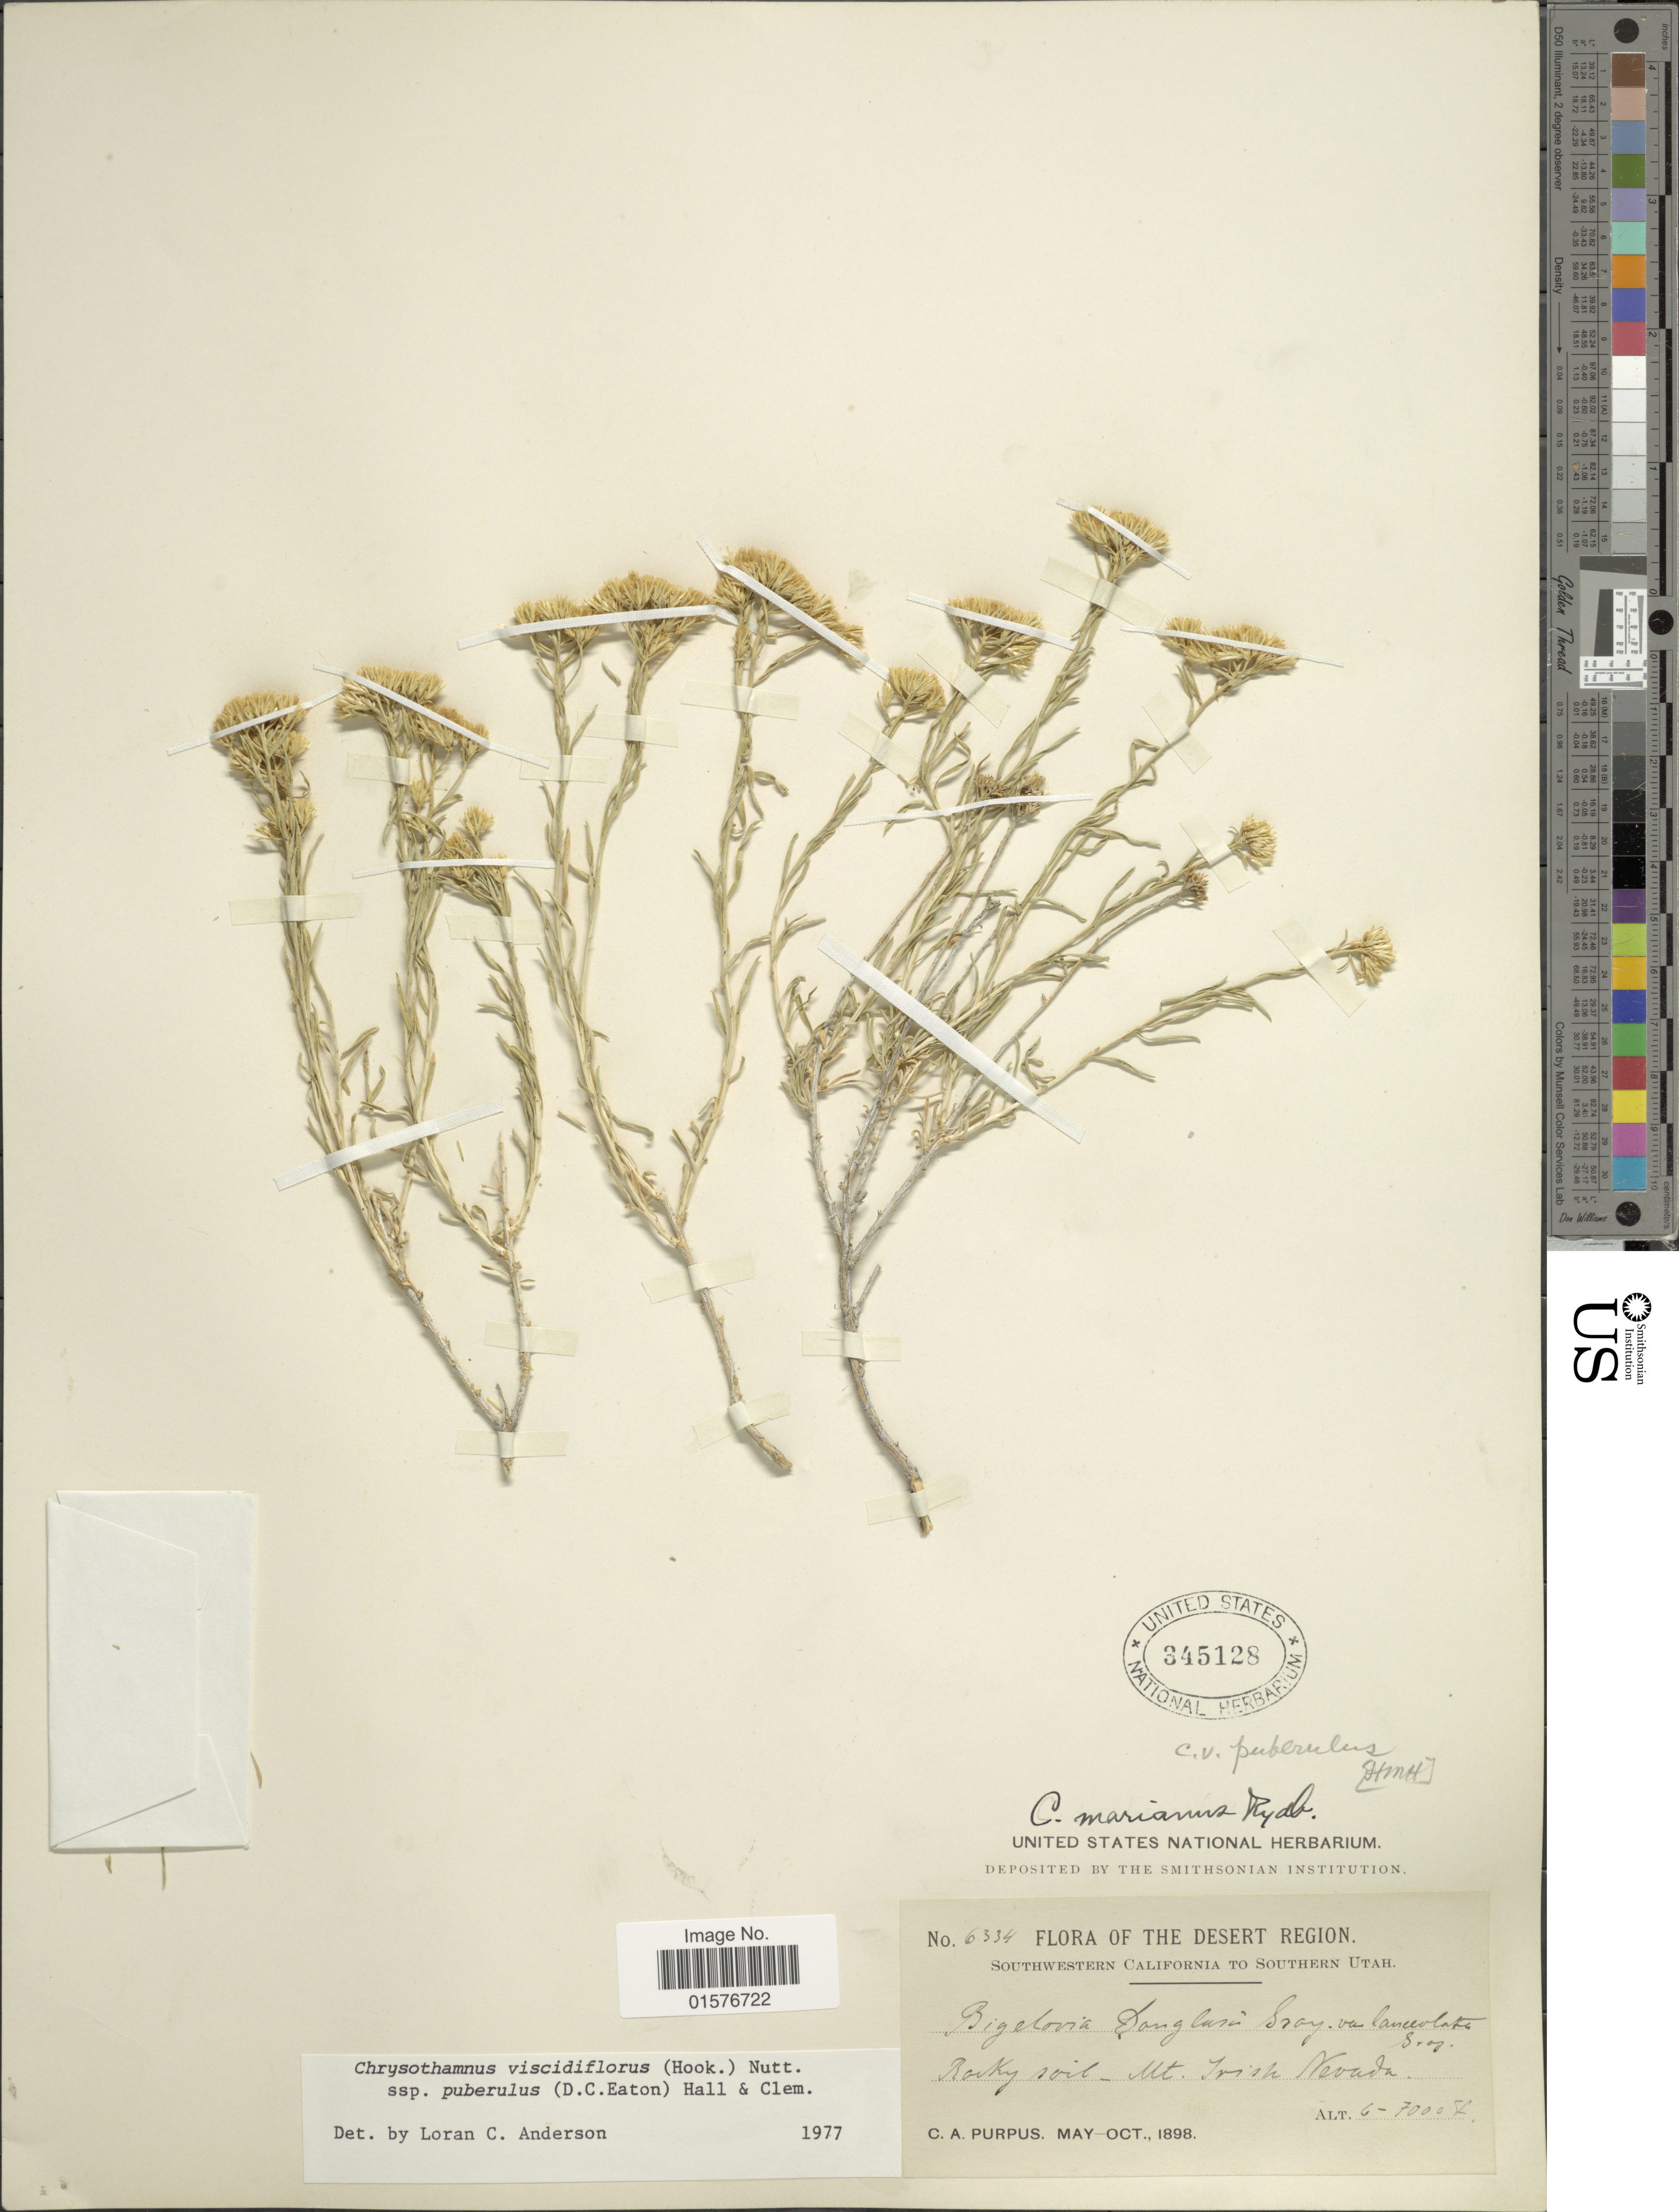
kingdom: Plantae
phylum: Tracheophyta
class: Magnoliopsida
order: Asterales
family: Asteraceae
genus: Chrysothamnus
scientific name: Chrysothamnus viscidiflorus subsp. puberulus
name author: (D.C. Eaton) H.M. Hall & Clem.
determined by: Urbatsch, Lowell E., Curator (LSU), Louisiana State University (UNITED STATES)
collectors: C. A. Purpus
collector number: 6334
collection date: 1898-05/1898-10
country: United States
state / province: Nevada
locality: The Desert Region, Southwestern California to Southern Utah, Mt. Irish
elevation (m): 1829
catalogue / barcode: US 345128